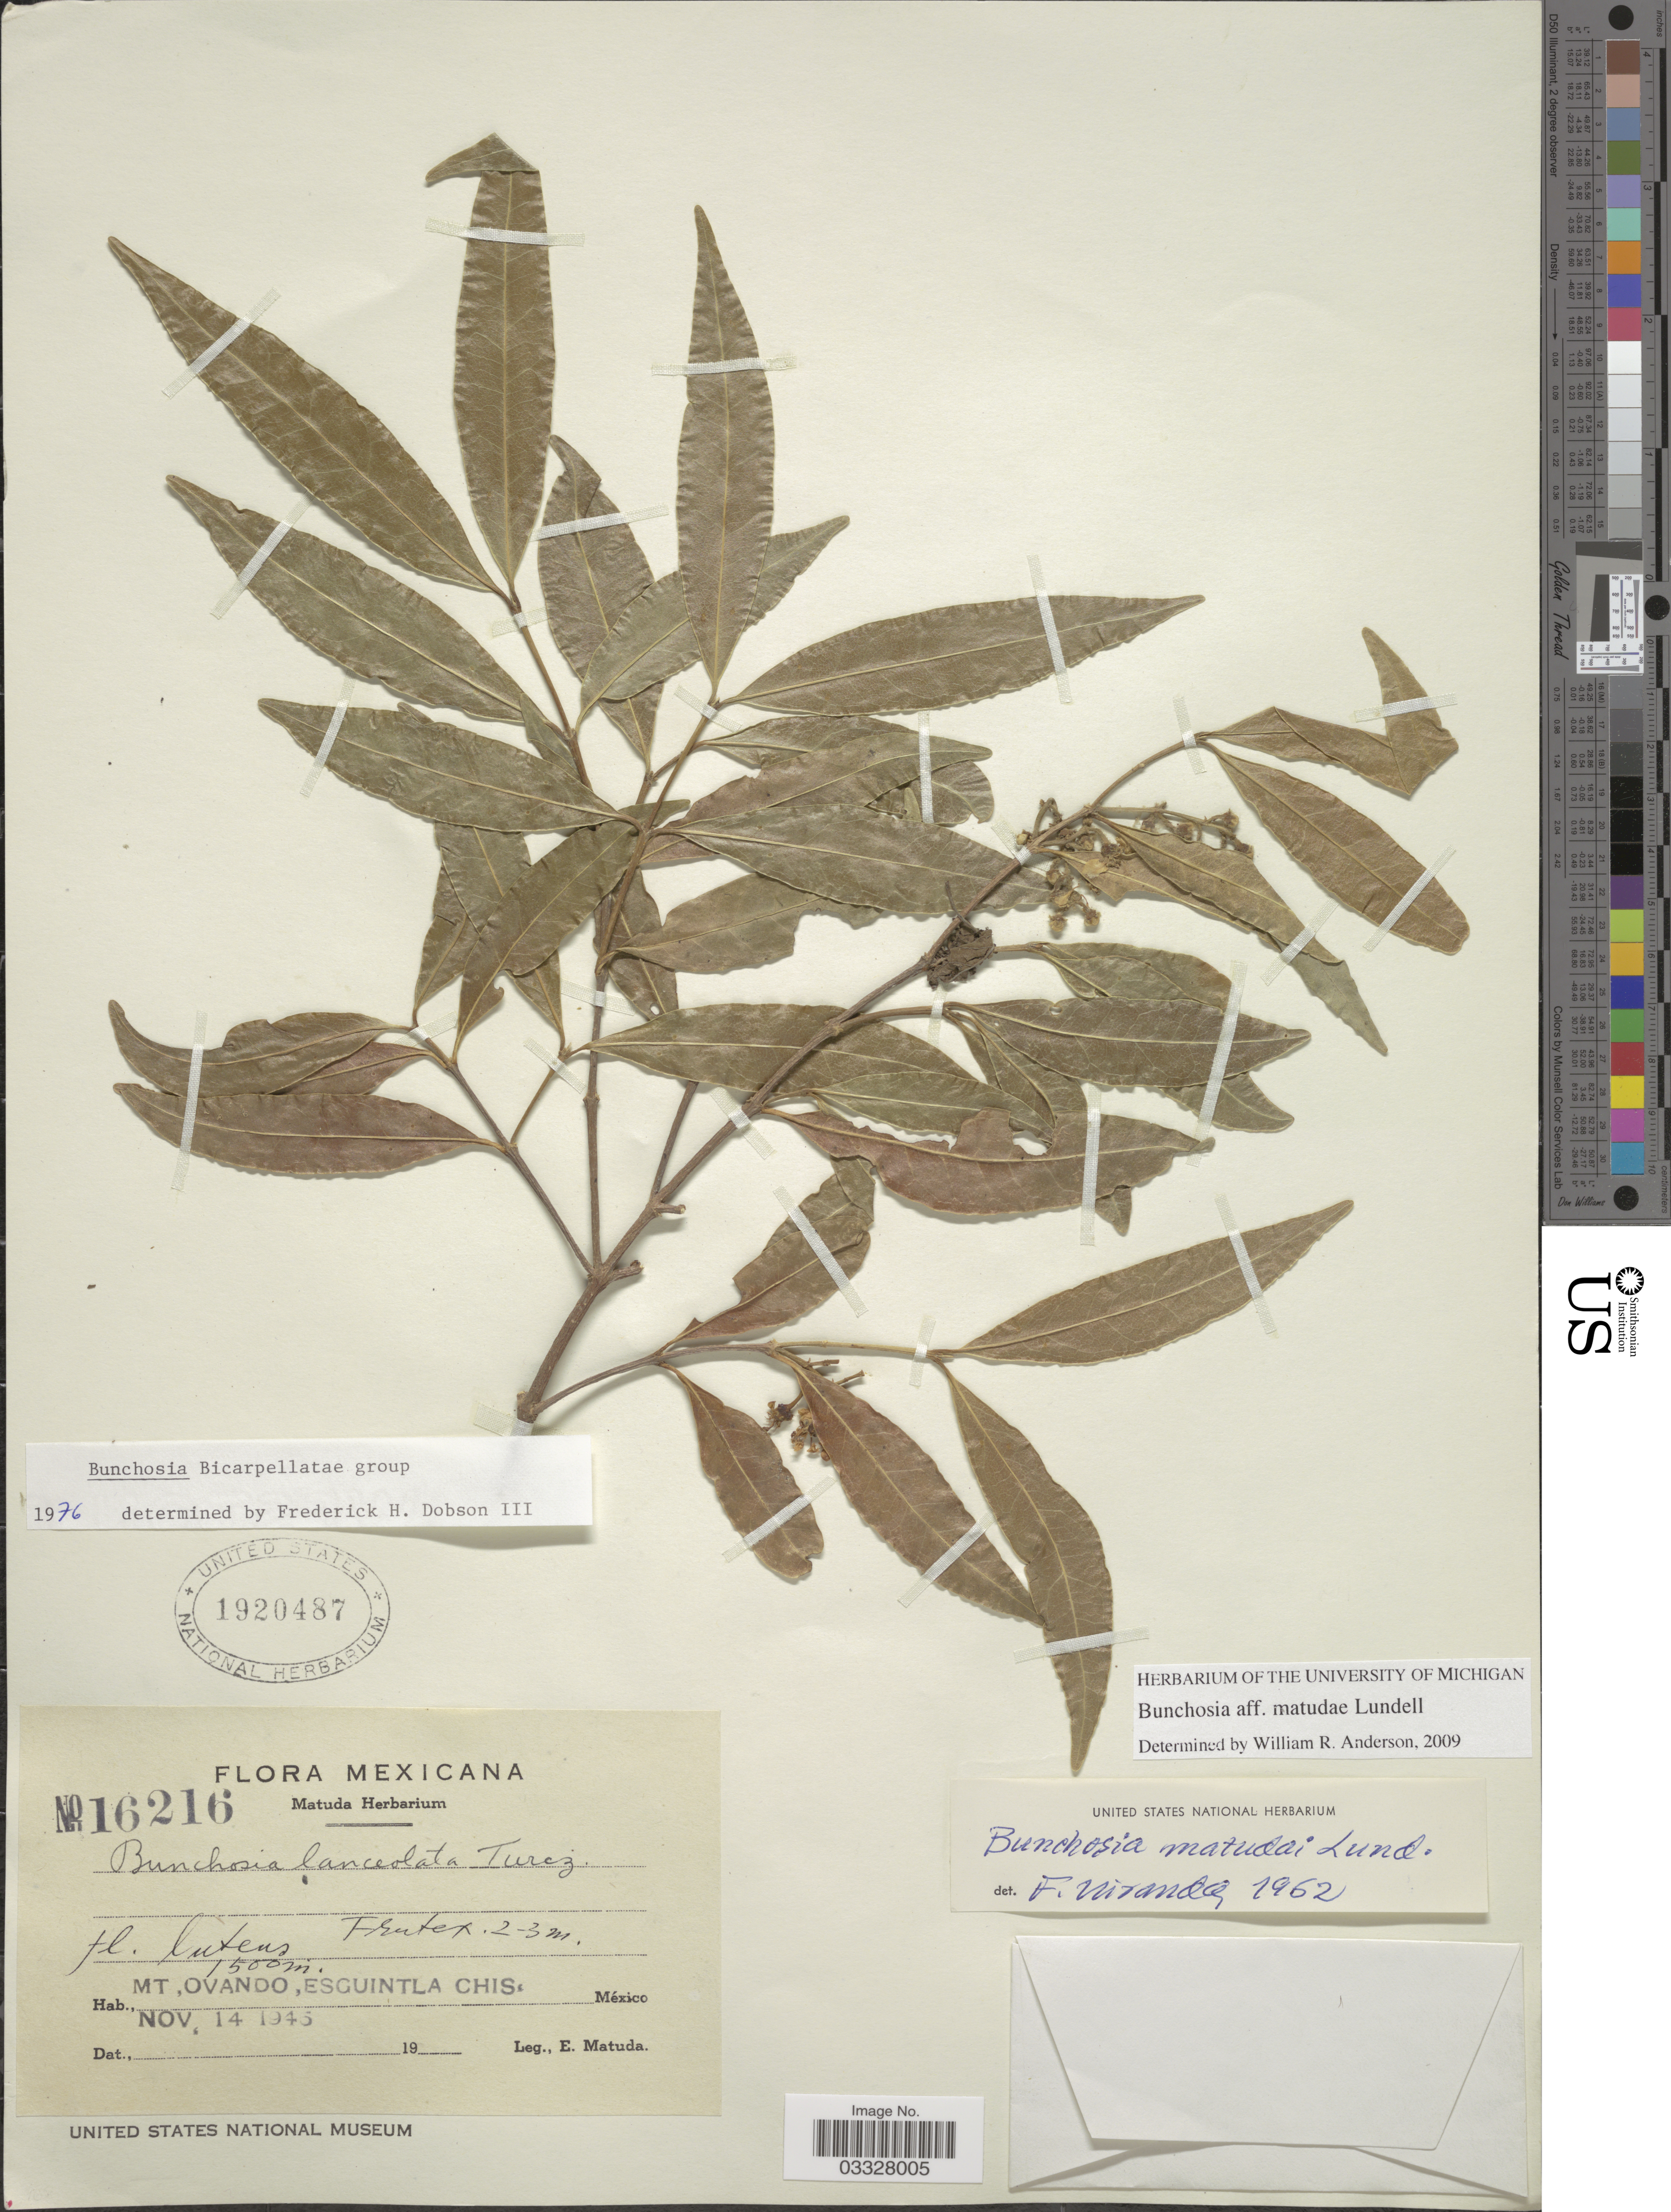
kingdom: Plantae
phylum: Tracheophyta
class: Magnoliopsida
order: Malpighiales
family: Malpighiaceae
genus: Bunchosia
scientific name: Bunchosia matudae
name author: Lundell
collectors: E. Matuda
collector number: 16216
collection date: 1946-11-14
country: Mexico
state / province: Chiapas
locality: Mt. Ovando, Esguintla.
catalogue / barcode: US 1920487